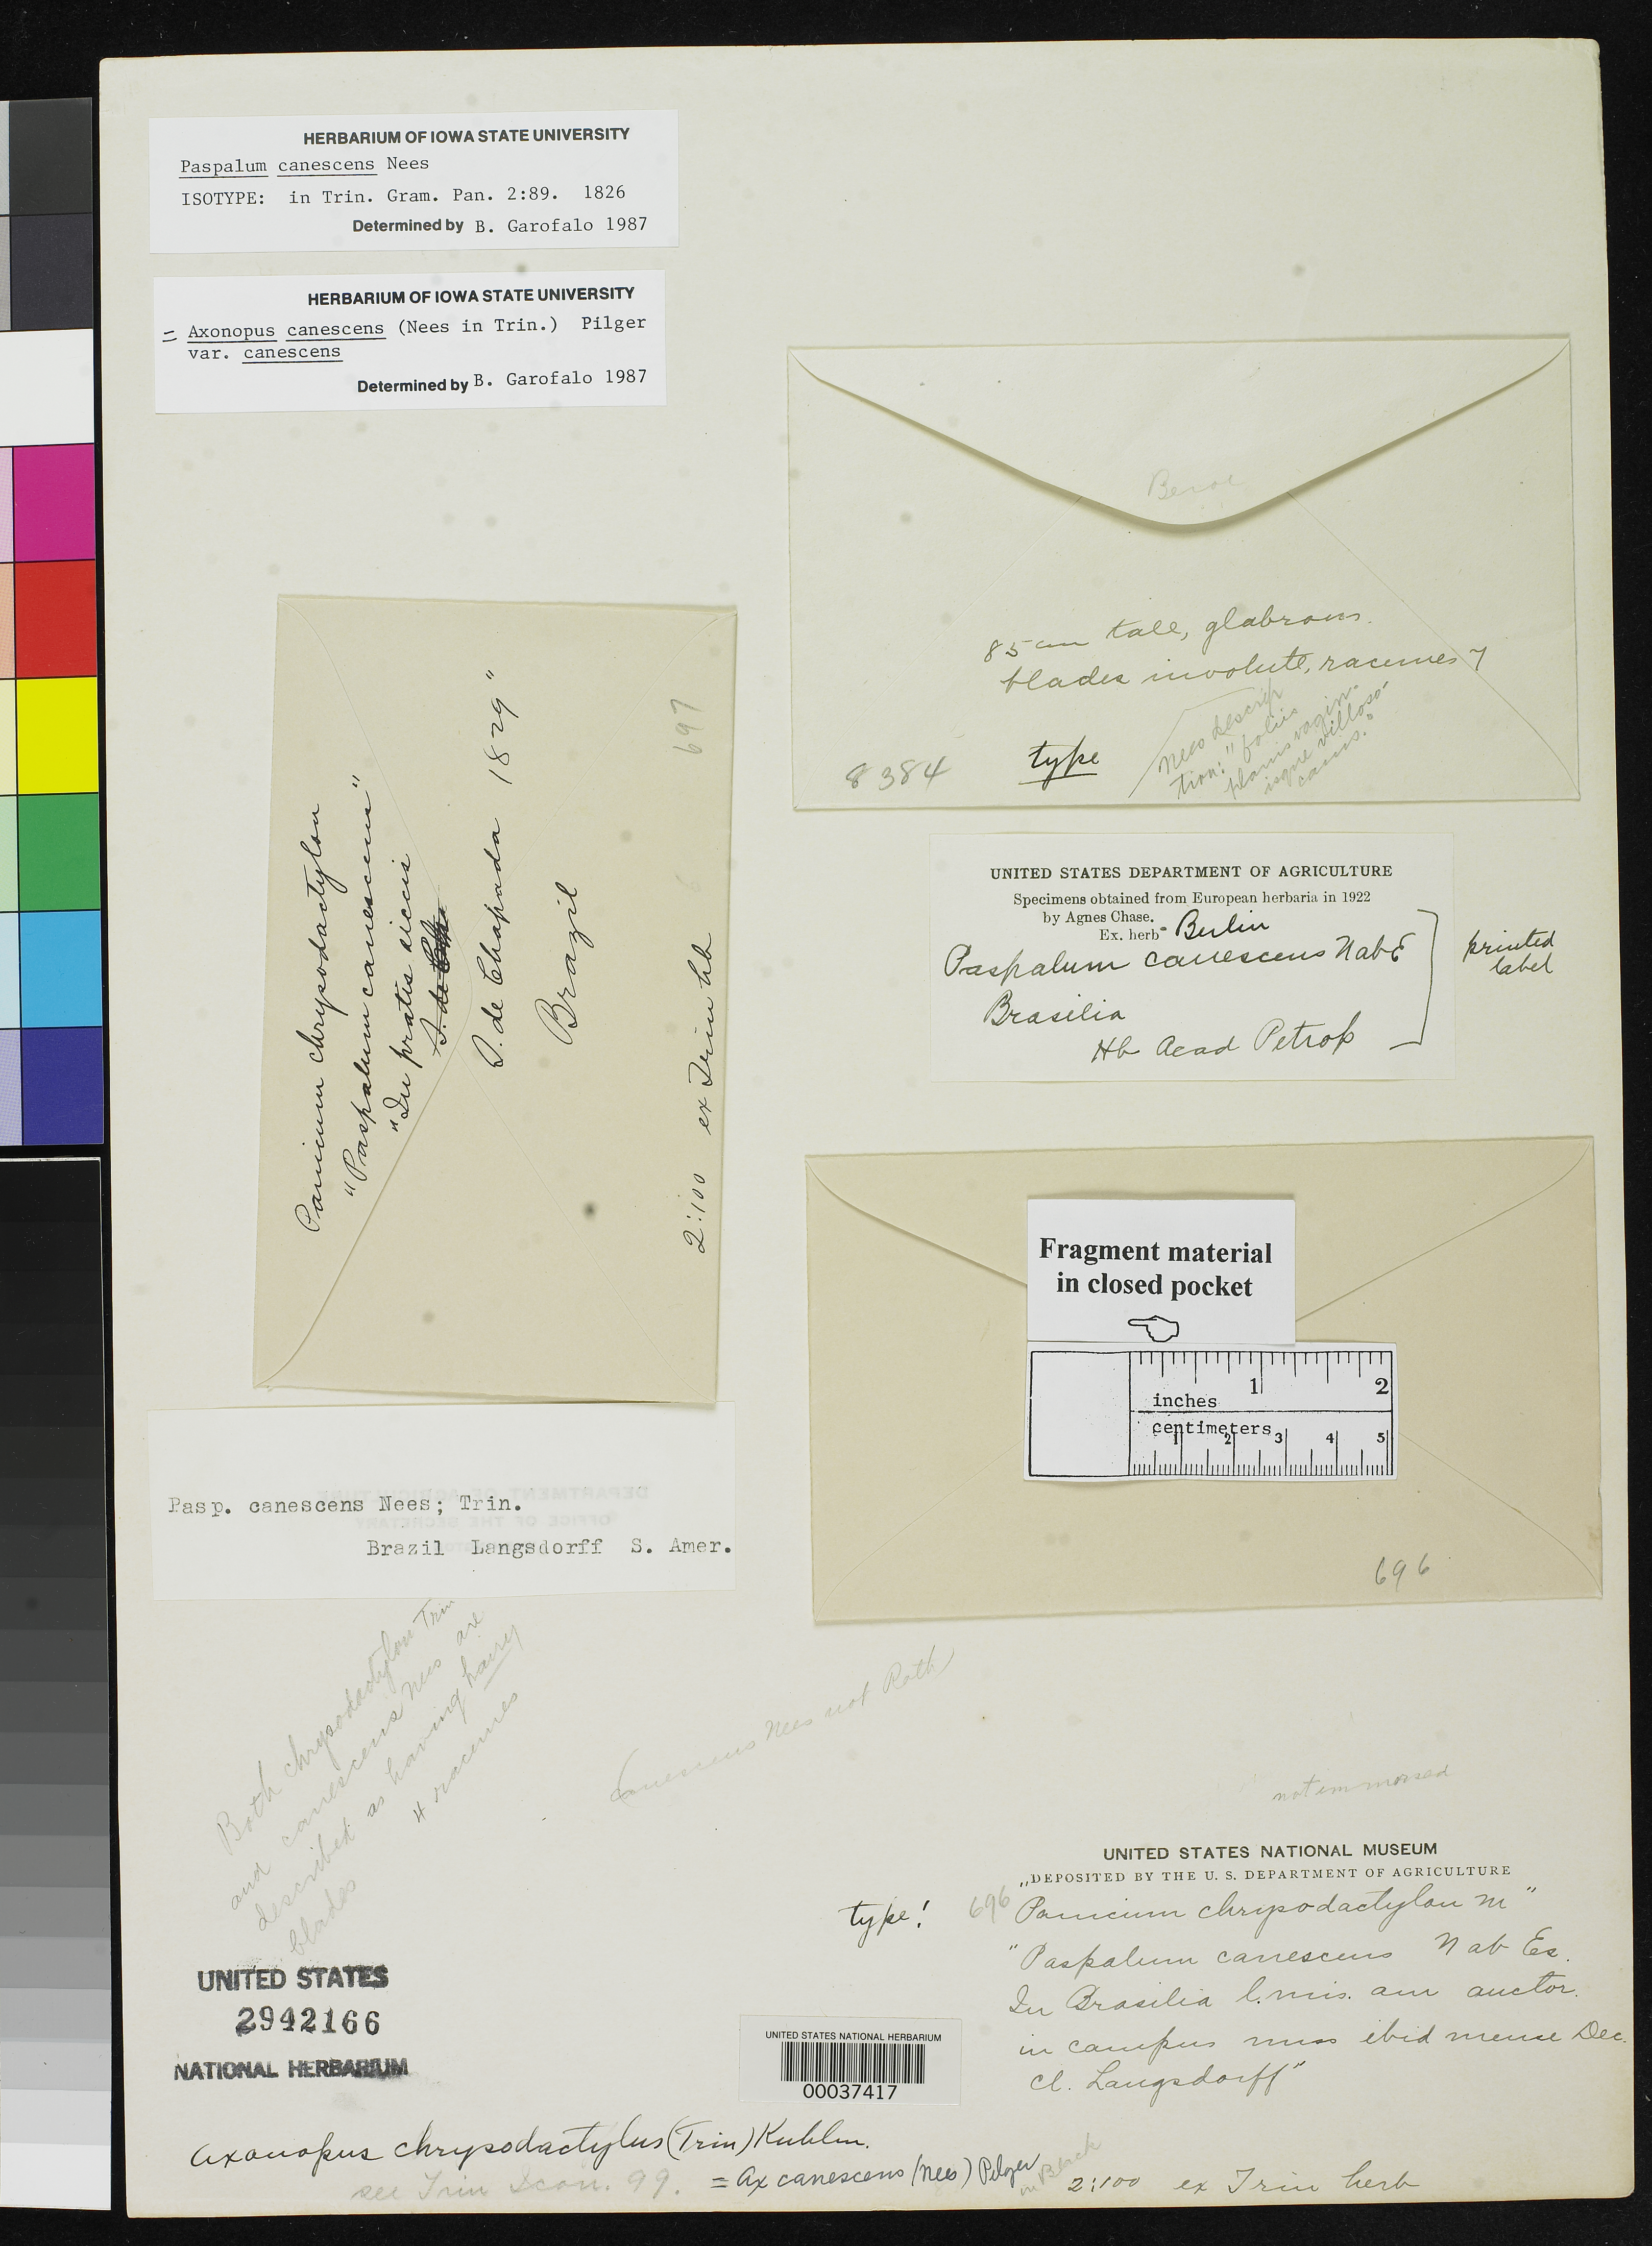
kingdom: Plantae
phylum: Tracheophyta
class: Liliopsida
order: Poales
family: Poaceae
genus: Paspalum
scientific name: Paspalum canescens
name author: Nees ex Trin.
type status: Type Fragment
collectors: G. H. von Langsdorff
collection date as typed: Dec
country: Brazil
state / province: Minas Gerais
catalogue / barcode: US 2942166